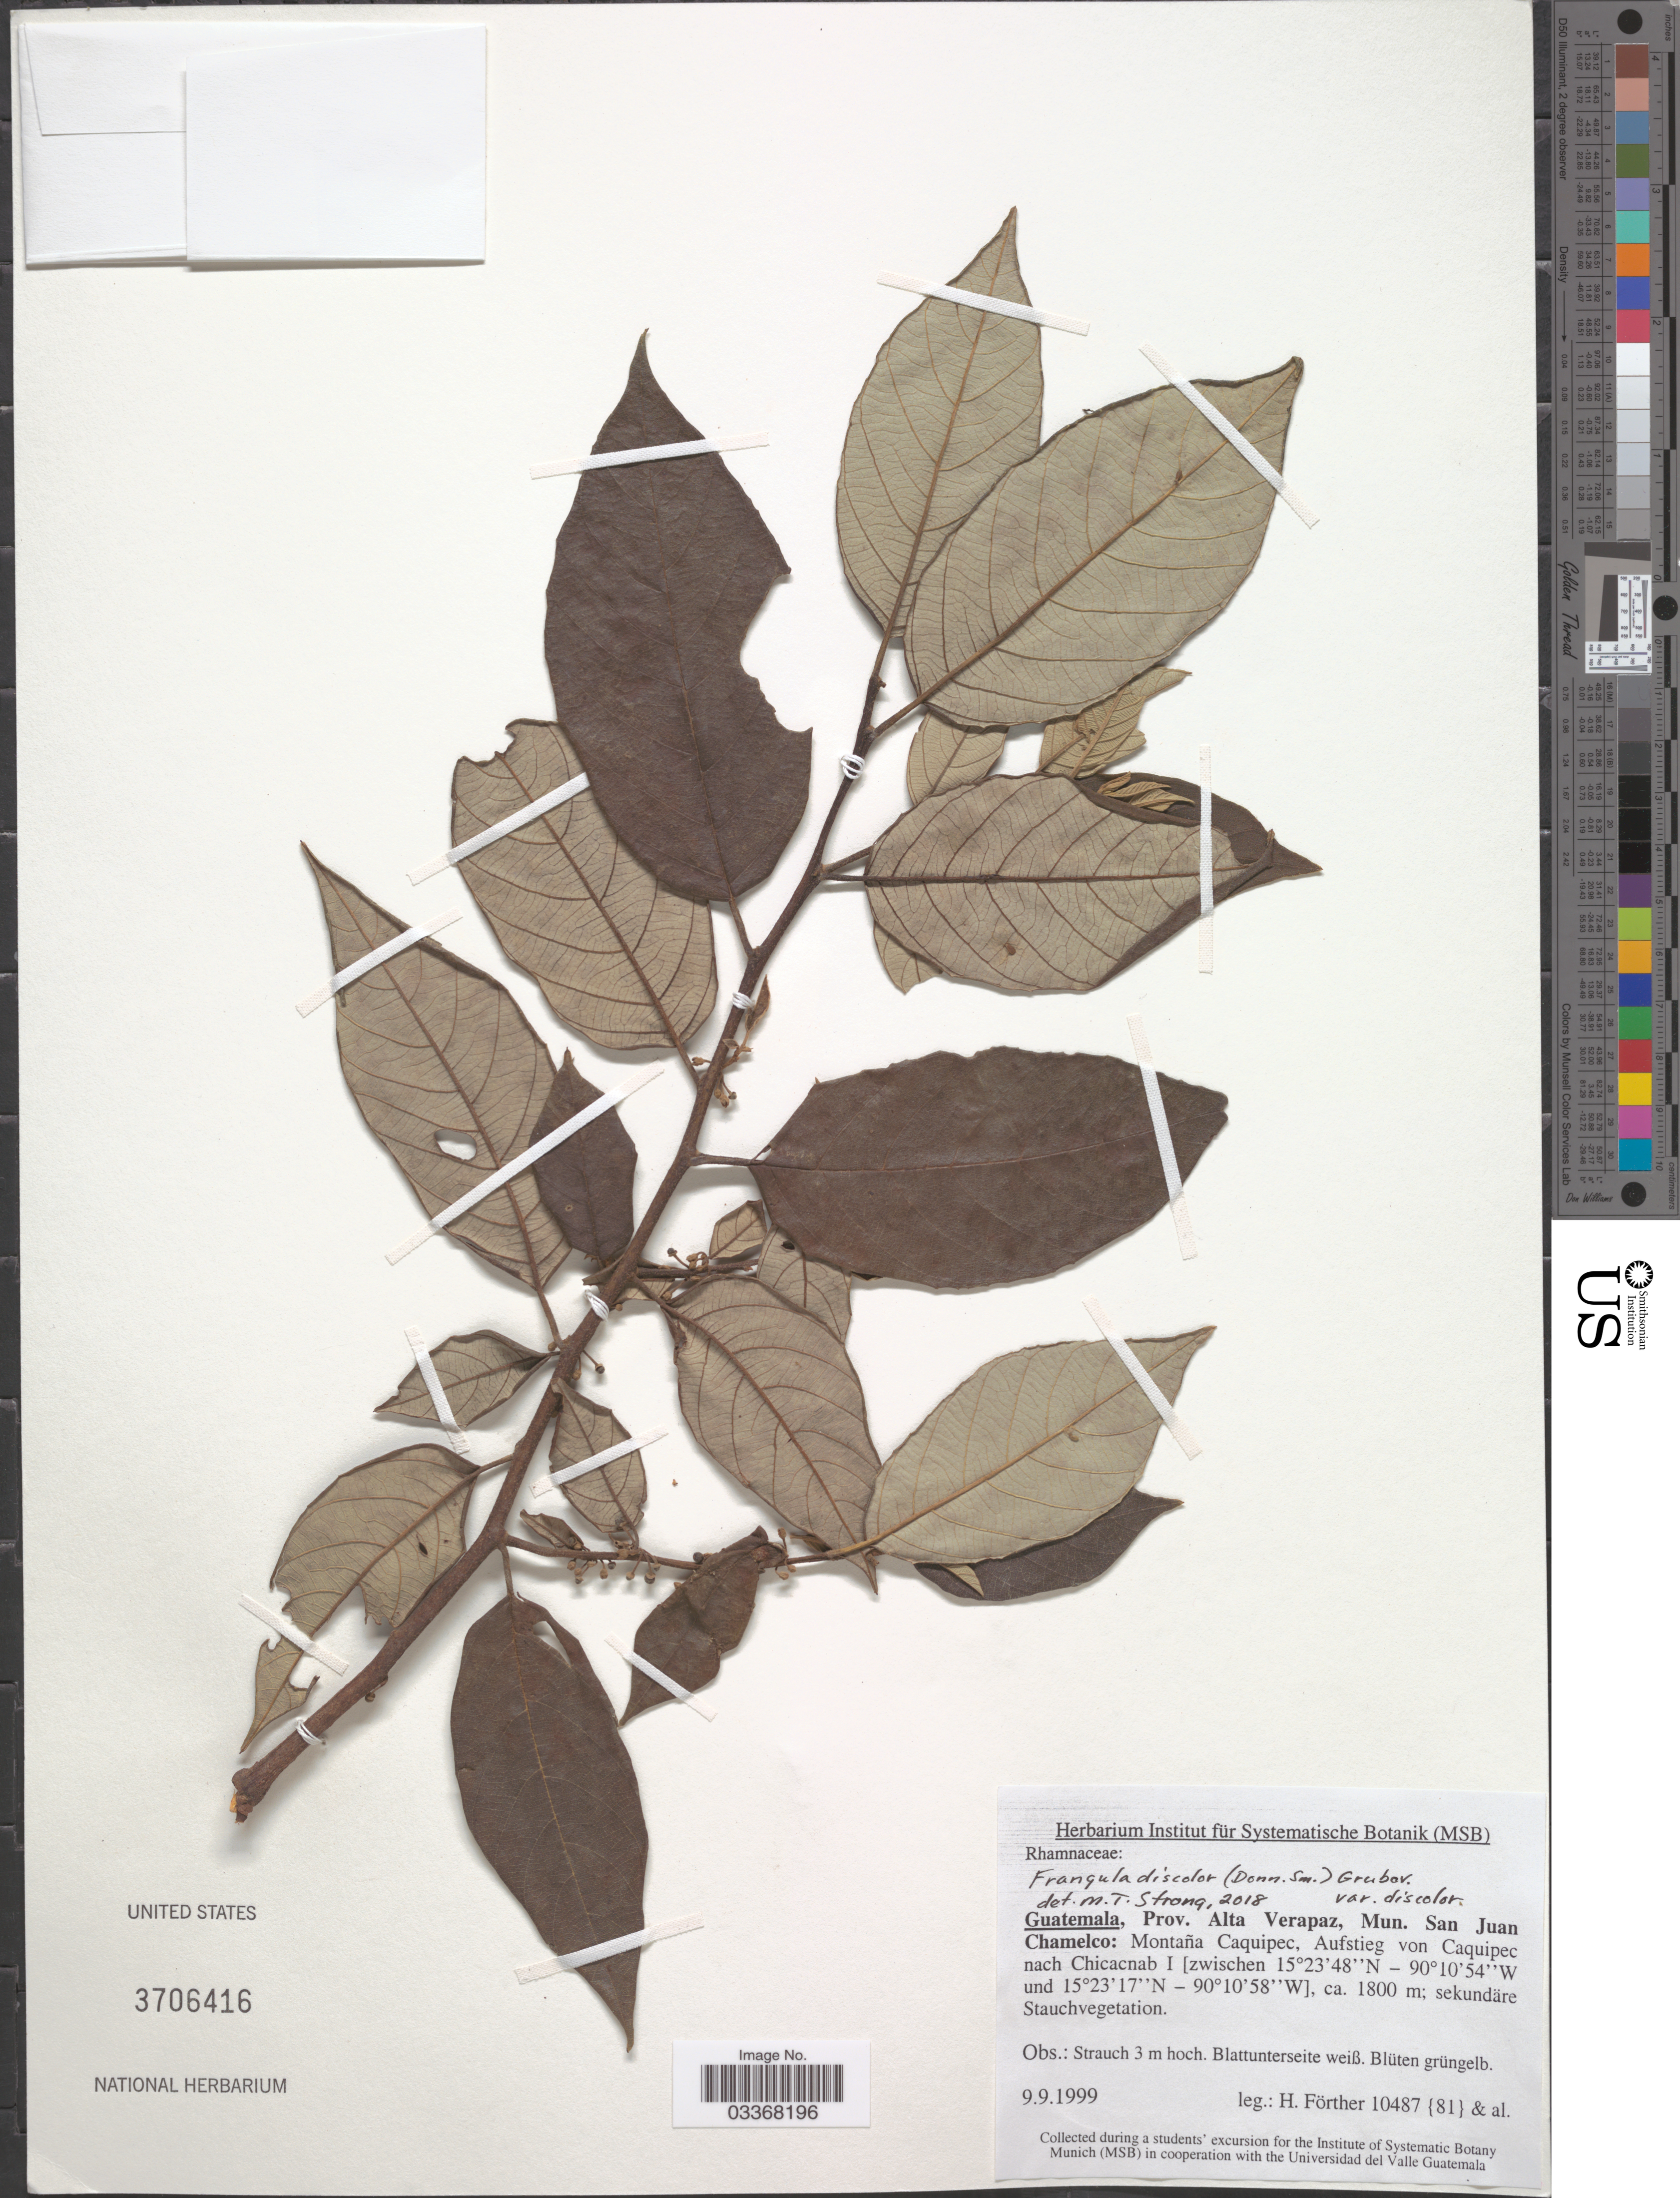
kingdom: Plantae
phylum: Tracheophyta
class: Magnoliopsida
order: Rosales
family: Rhamnaceae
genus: Frangula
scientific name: Frangula discolor var. discolor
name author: (Donn. Sm.) Grubov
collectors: H. Förther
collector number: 10487 {81}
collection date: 1999-09-09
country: Guatemala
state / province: Alta Verapaz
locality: Mun. San Juan Chamelco: Montaña Caquipec, Afstieg von Caquipec nach Chicacnab I.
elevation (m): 1800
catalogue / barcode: US 3706416